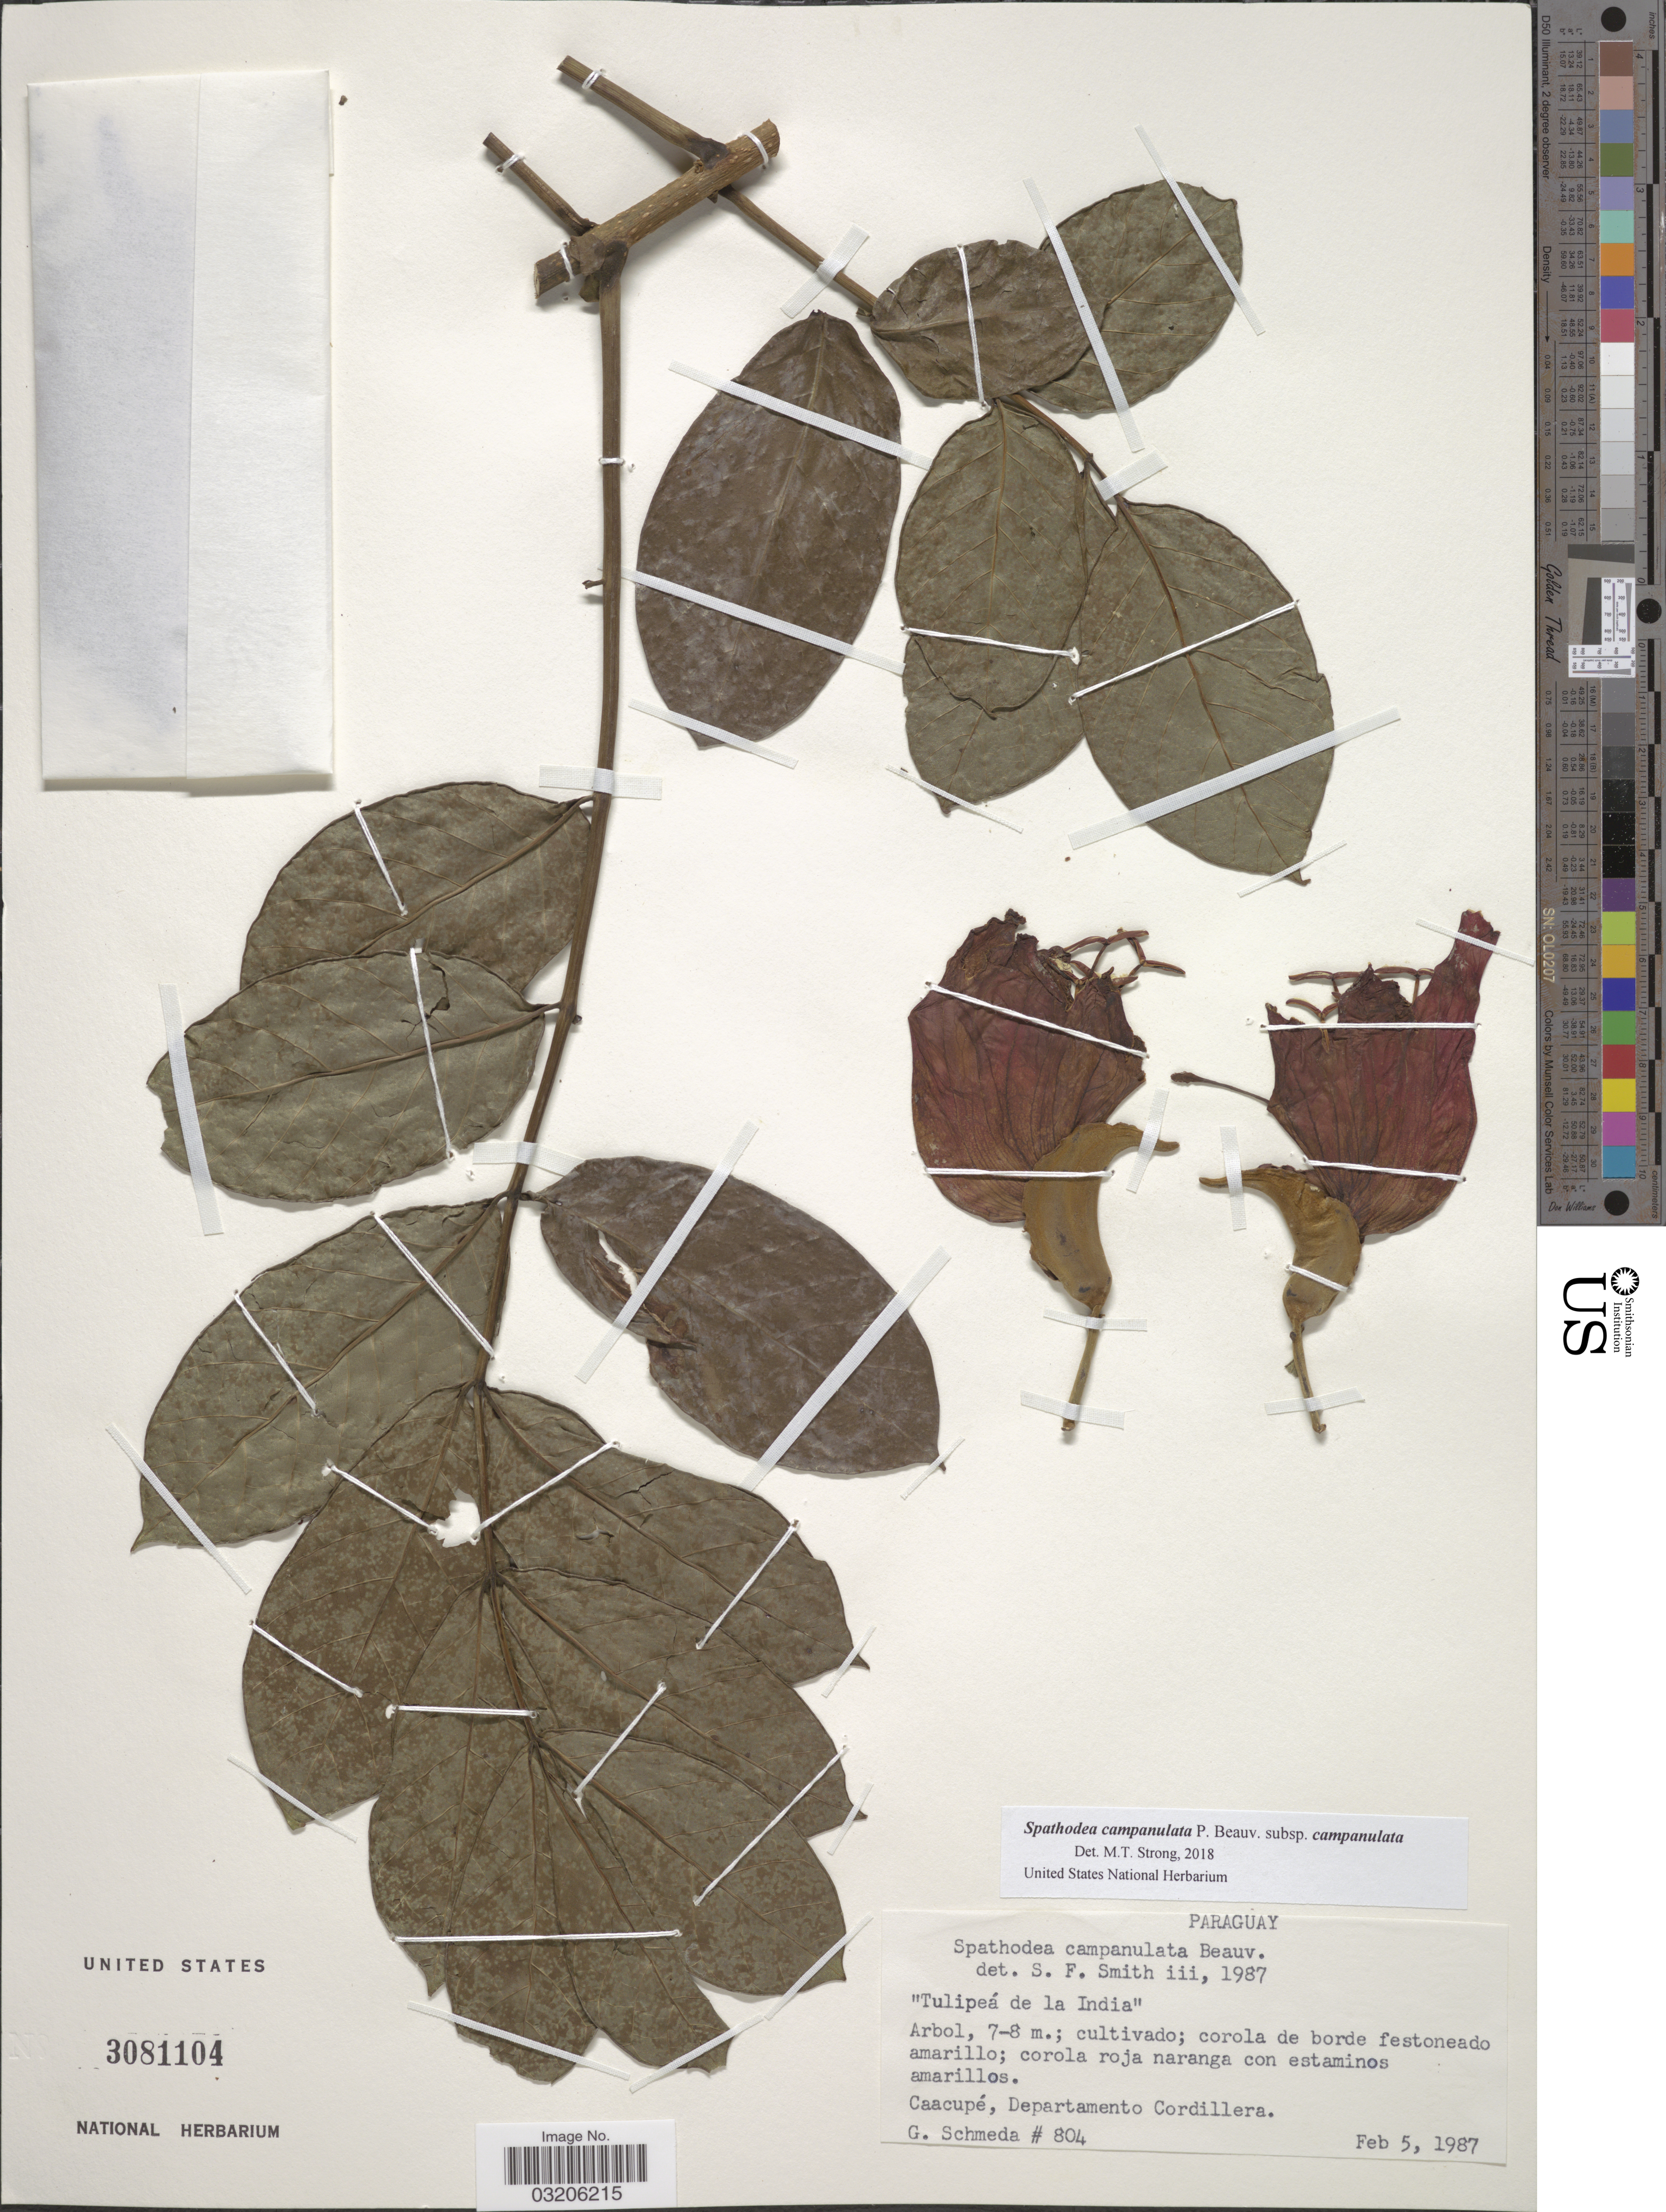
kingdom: Plantae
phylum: Tracheophyta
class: Magnoliopsida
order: Lamiales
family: Bignoniaceae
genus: Spathodea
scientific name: Spathodea campanulata subsp. campanulata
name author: P. Beauv.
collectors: G. Schmeda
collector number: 804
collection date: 1987-02-05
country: Paraguay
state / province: Cordillera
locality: Caacupé. Departamento Cordillera.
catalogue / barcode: US 3081104